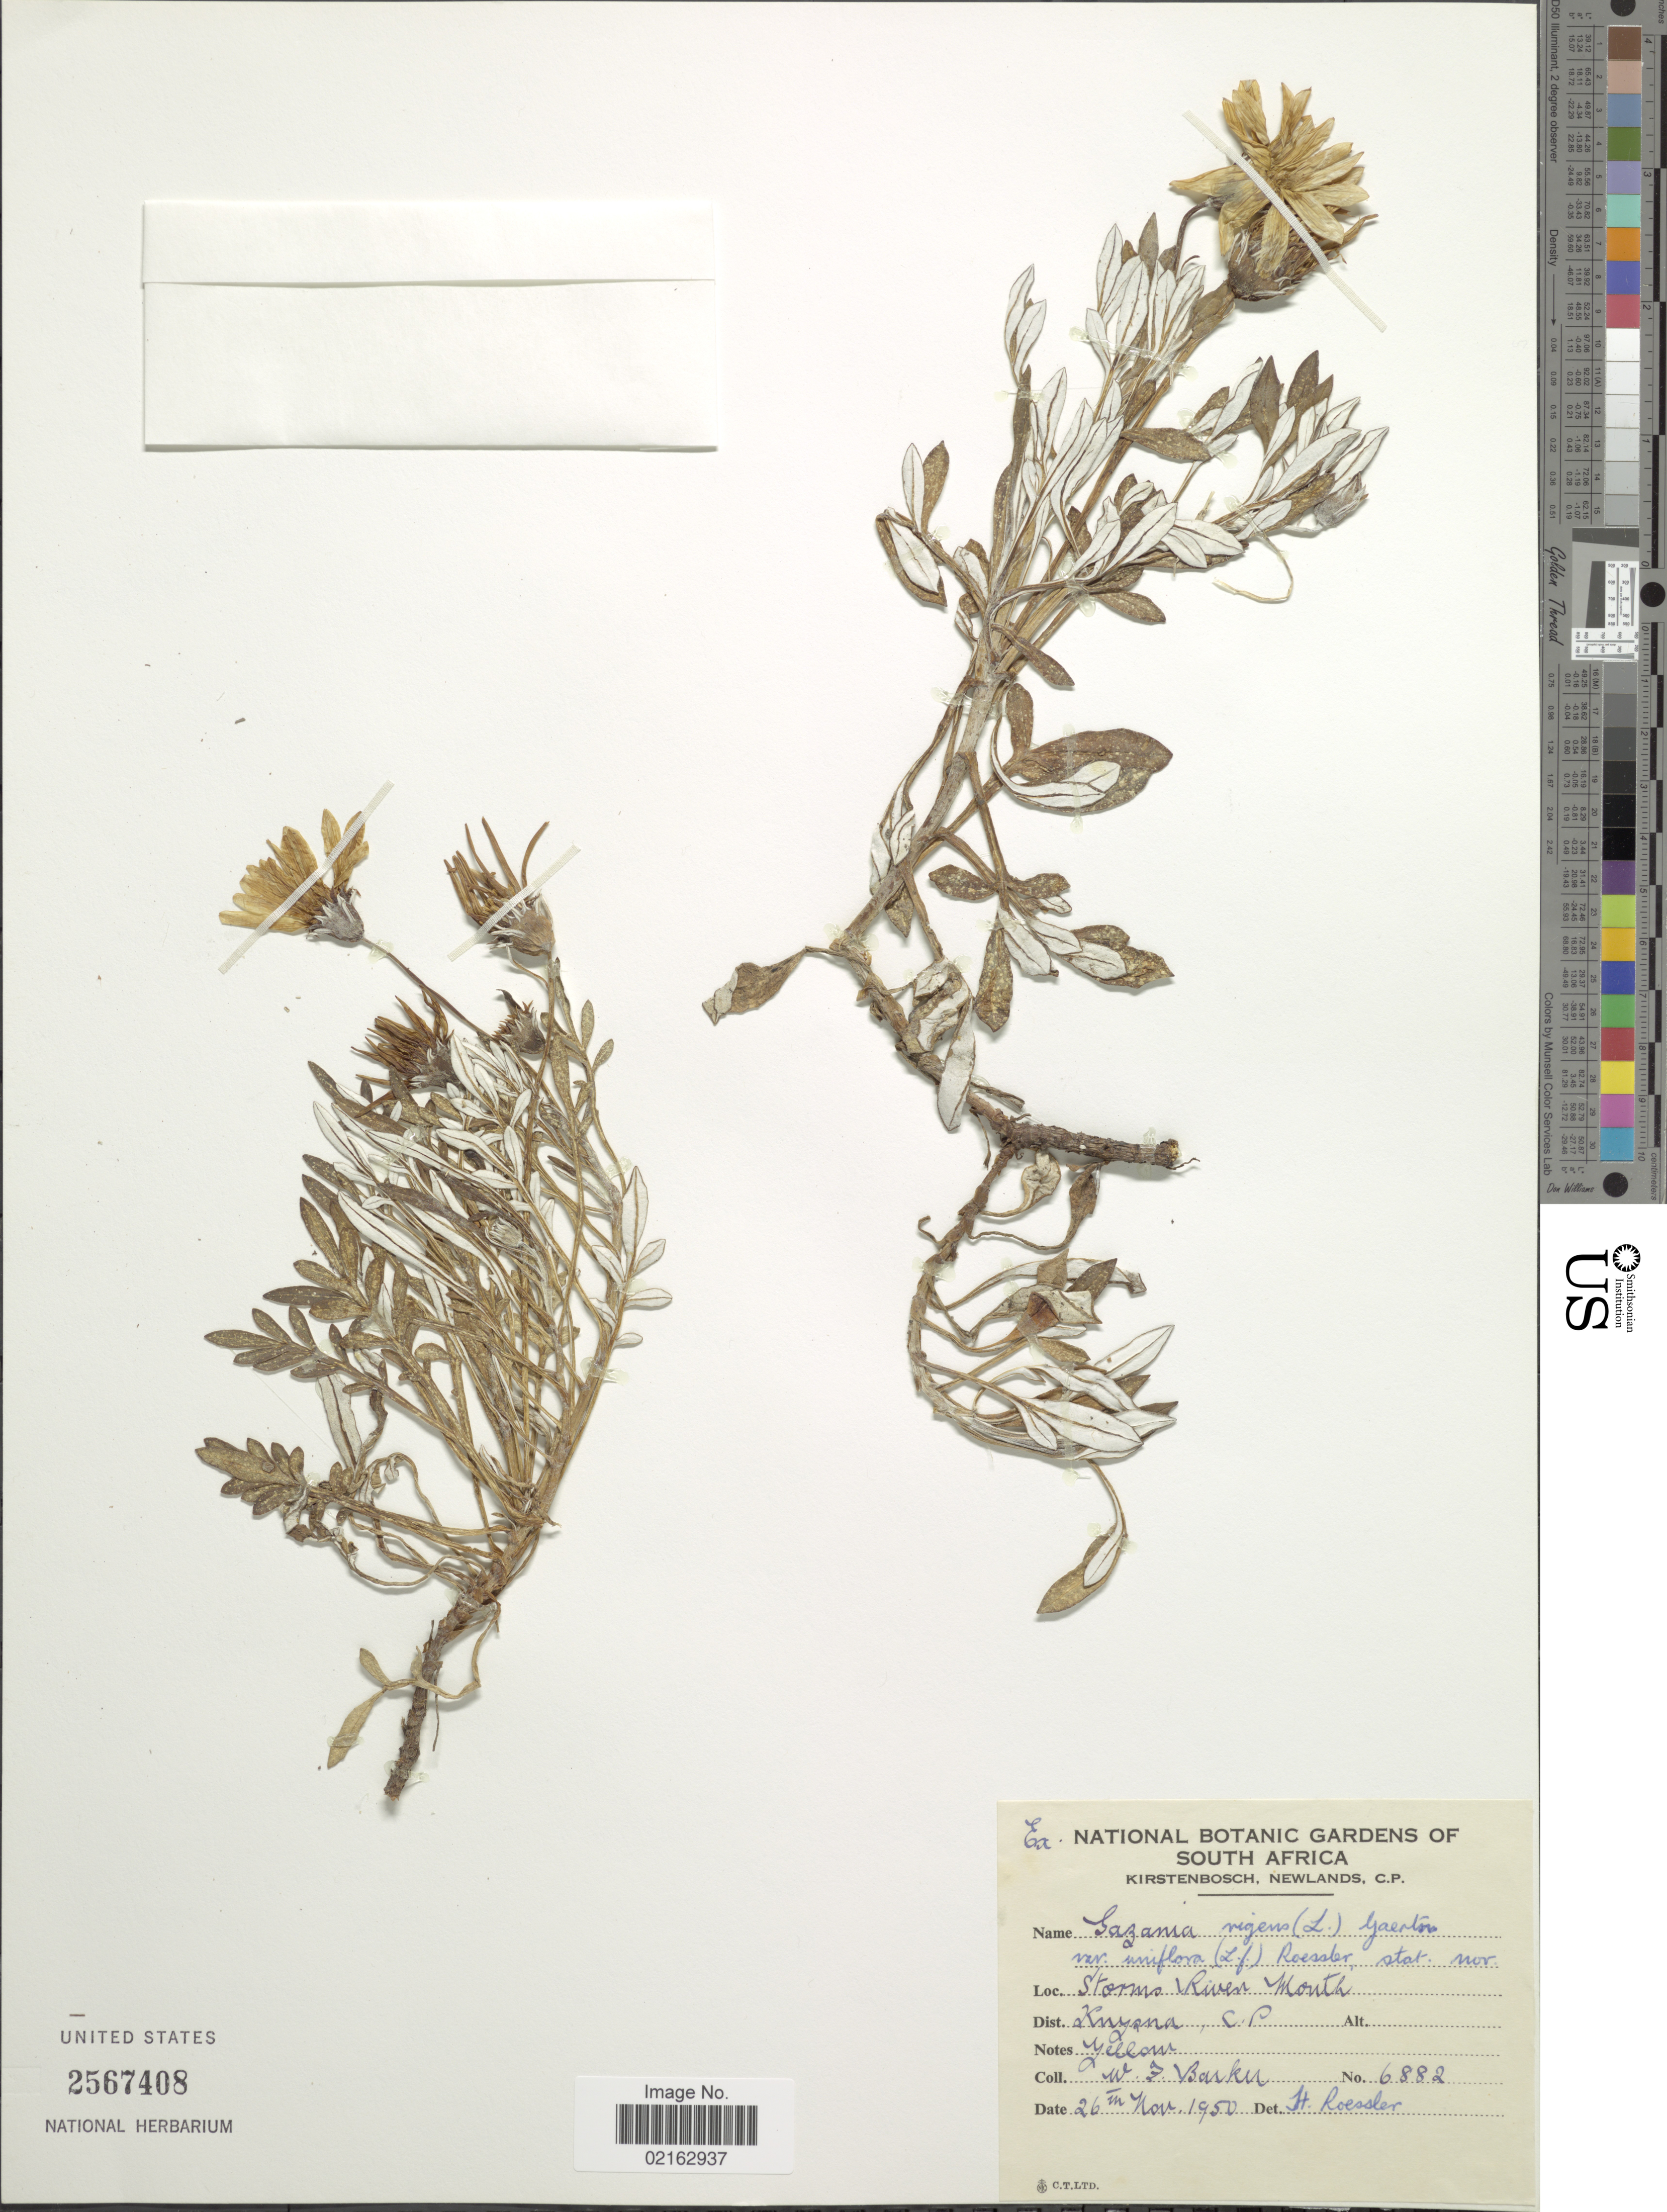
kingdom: Plantae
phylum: Tracheophyta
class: Magnoliopsida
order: Asterales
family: Asteraceae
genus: Gazania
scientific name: Gazania rigens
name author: (L.) Gaertn.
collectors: W. F. Barker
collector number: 6882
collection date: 1950-11-26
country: South Africa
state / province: Western Cape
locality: Storms River Mouth. Dist. Knysna, C.P.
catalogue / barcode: US 2567408